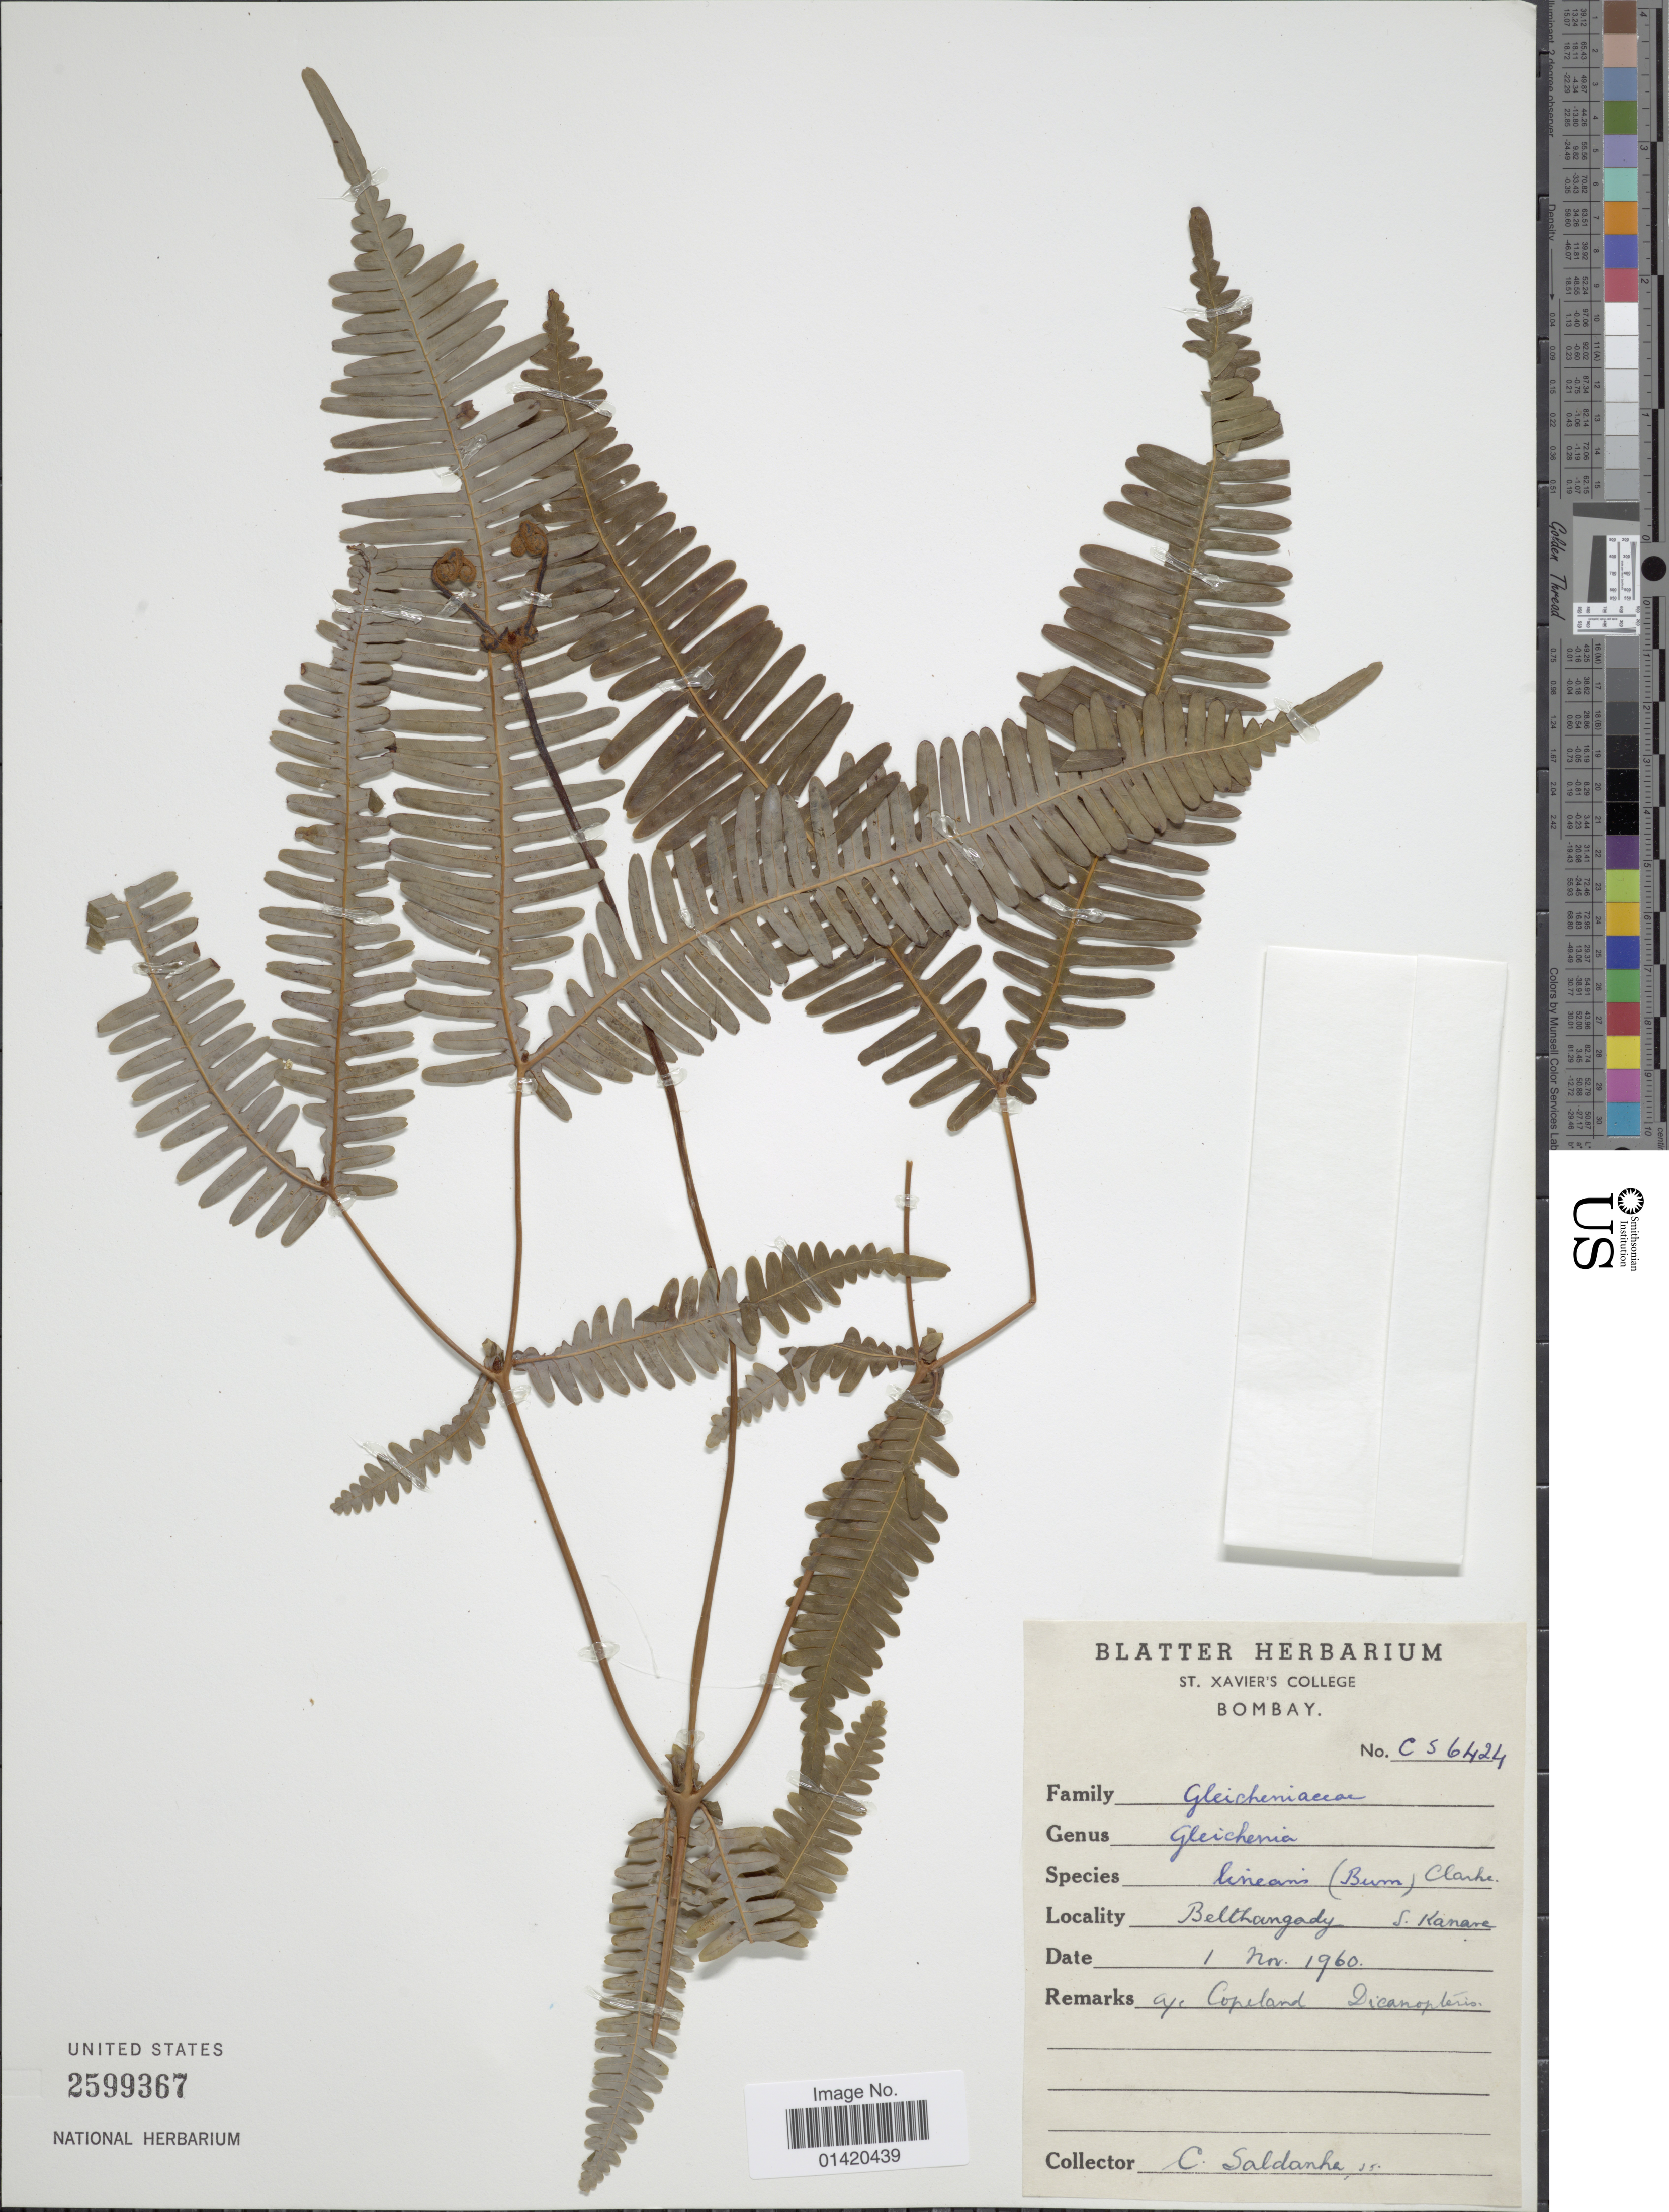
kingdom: Plantae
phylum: Tracheophyta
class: Polypodiopsida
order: Gleicheniales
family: Gleicheniaceae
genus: Dicranopteris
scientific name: Dicranopteris linearis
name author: (Burm. f.) Underw.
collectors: C. Saldanha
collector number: CS 6424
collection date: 1960-11-01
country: India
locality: Bombay, Belthangady, S. Kanara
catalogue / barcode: US 2599367